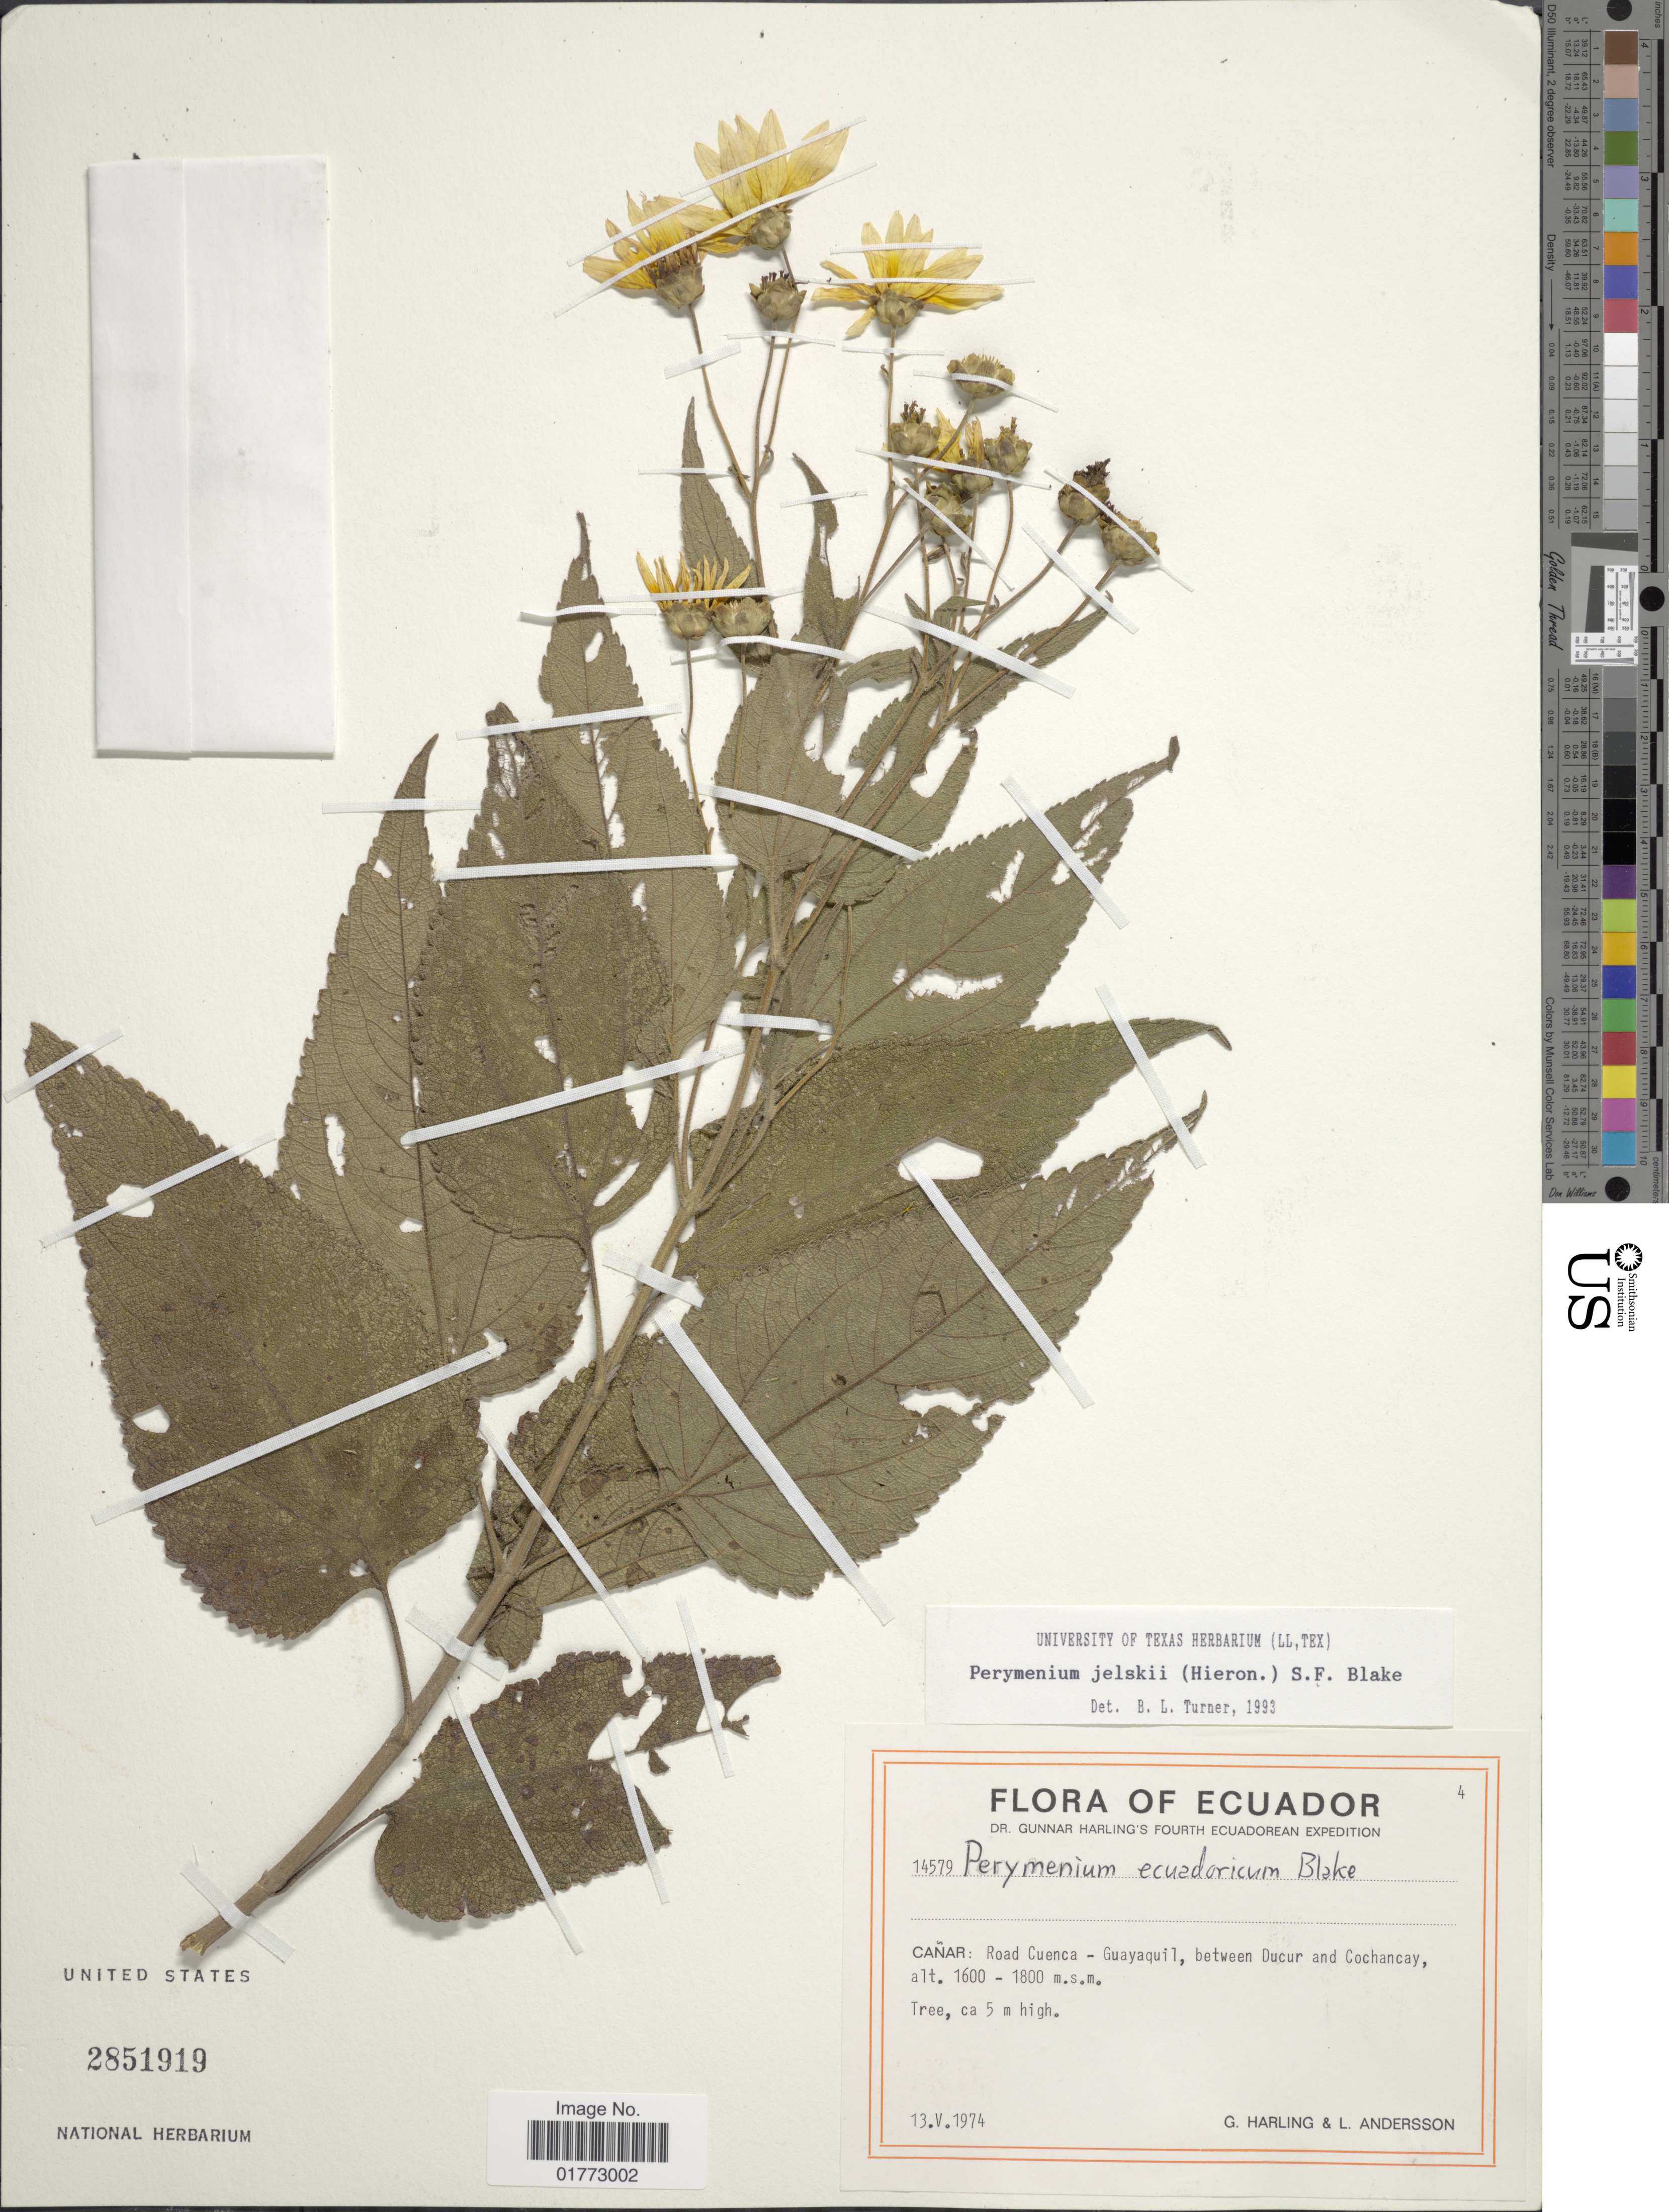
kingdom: Plantae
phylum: Tracheophyta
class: Magnoliopsida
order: Asterales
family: Asteraceae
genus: Steiractinia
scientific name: Steiractinia jelskii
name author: (Hieron.) S.F. Blake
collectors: G. Harling & L. Andersson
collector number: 14579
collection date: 1974-05-13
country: Ecuador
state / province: Cañar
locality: Road Cuenca - Guayaquil, between Duncar and Cochancay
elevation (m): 1600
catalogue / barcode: US 2851919